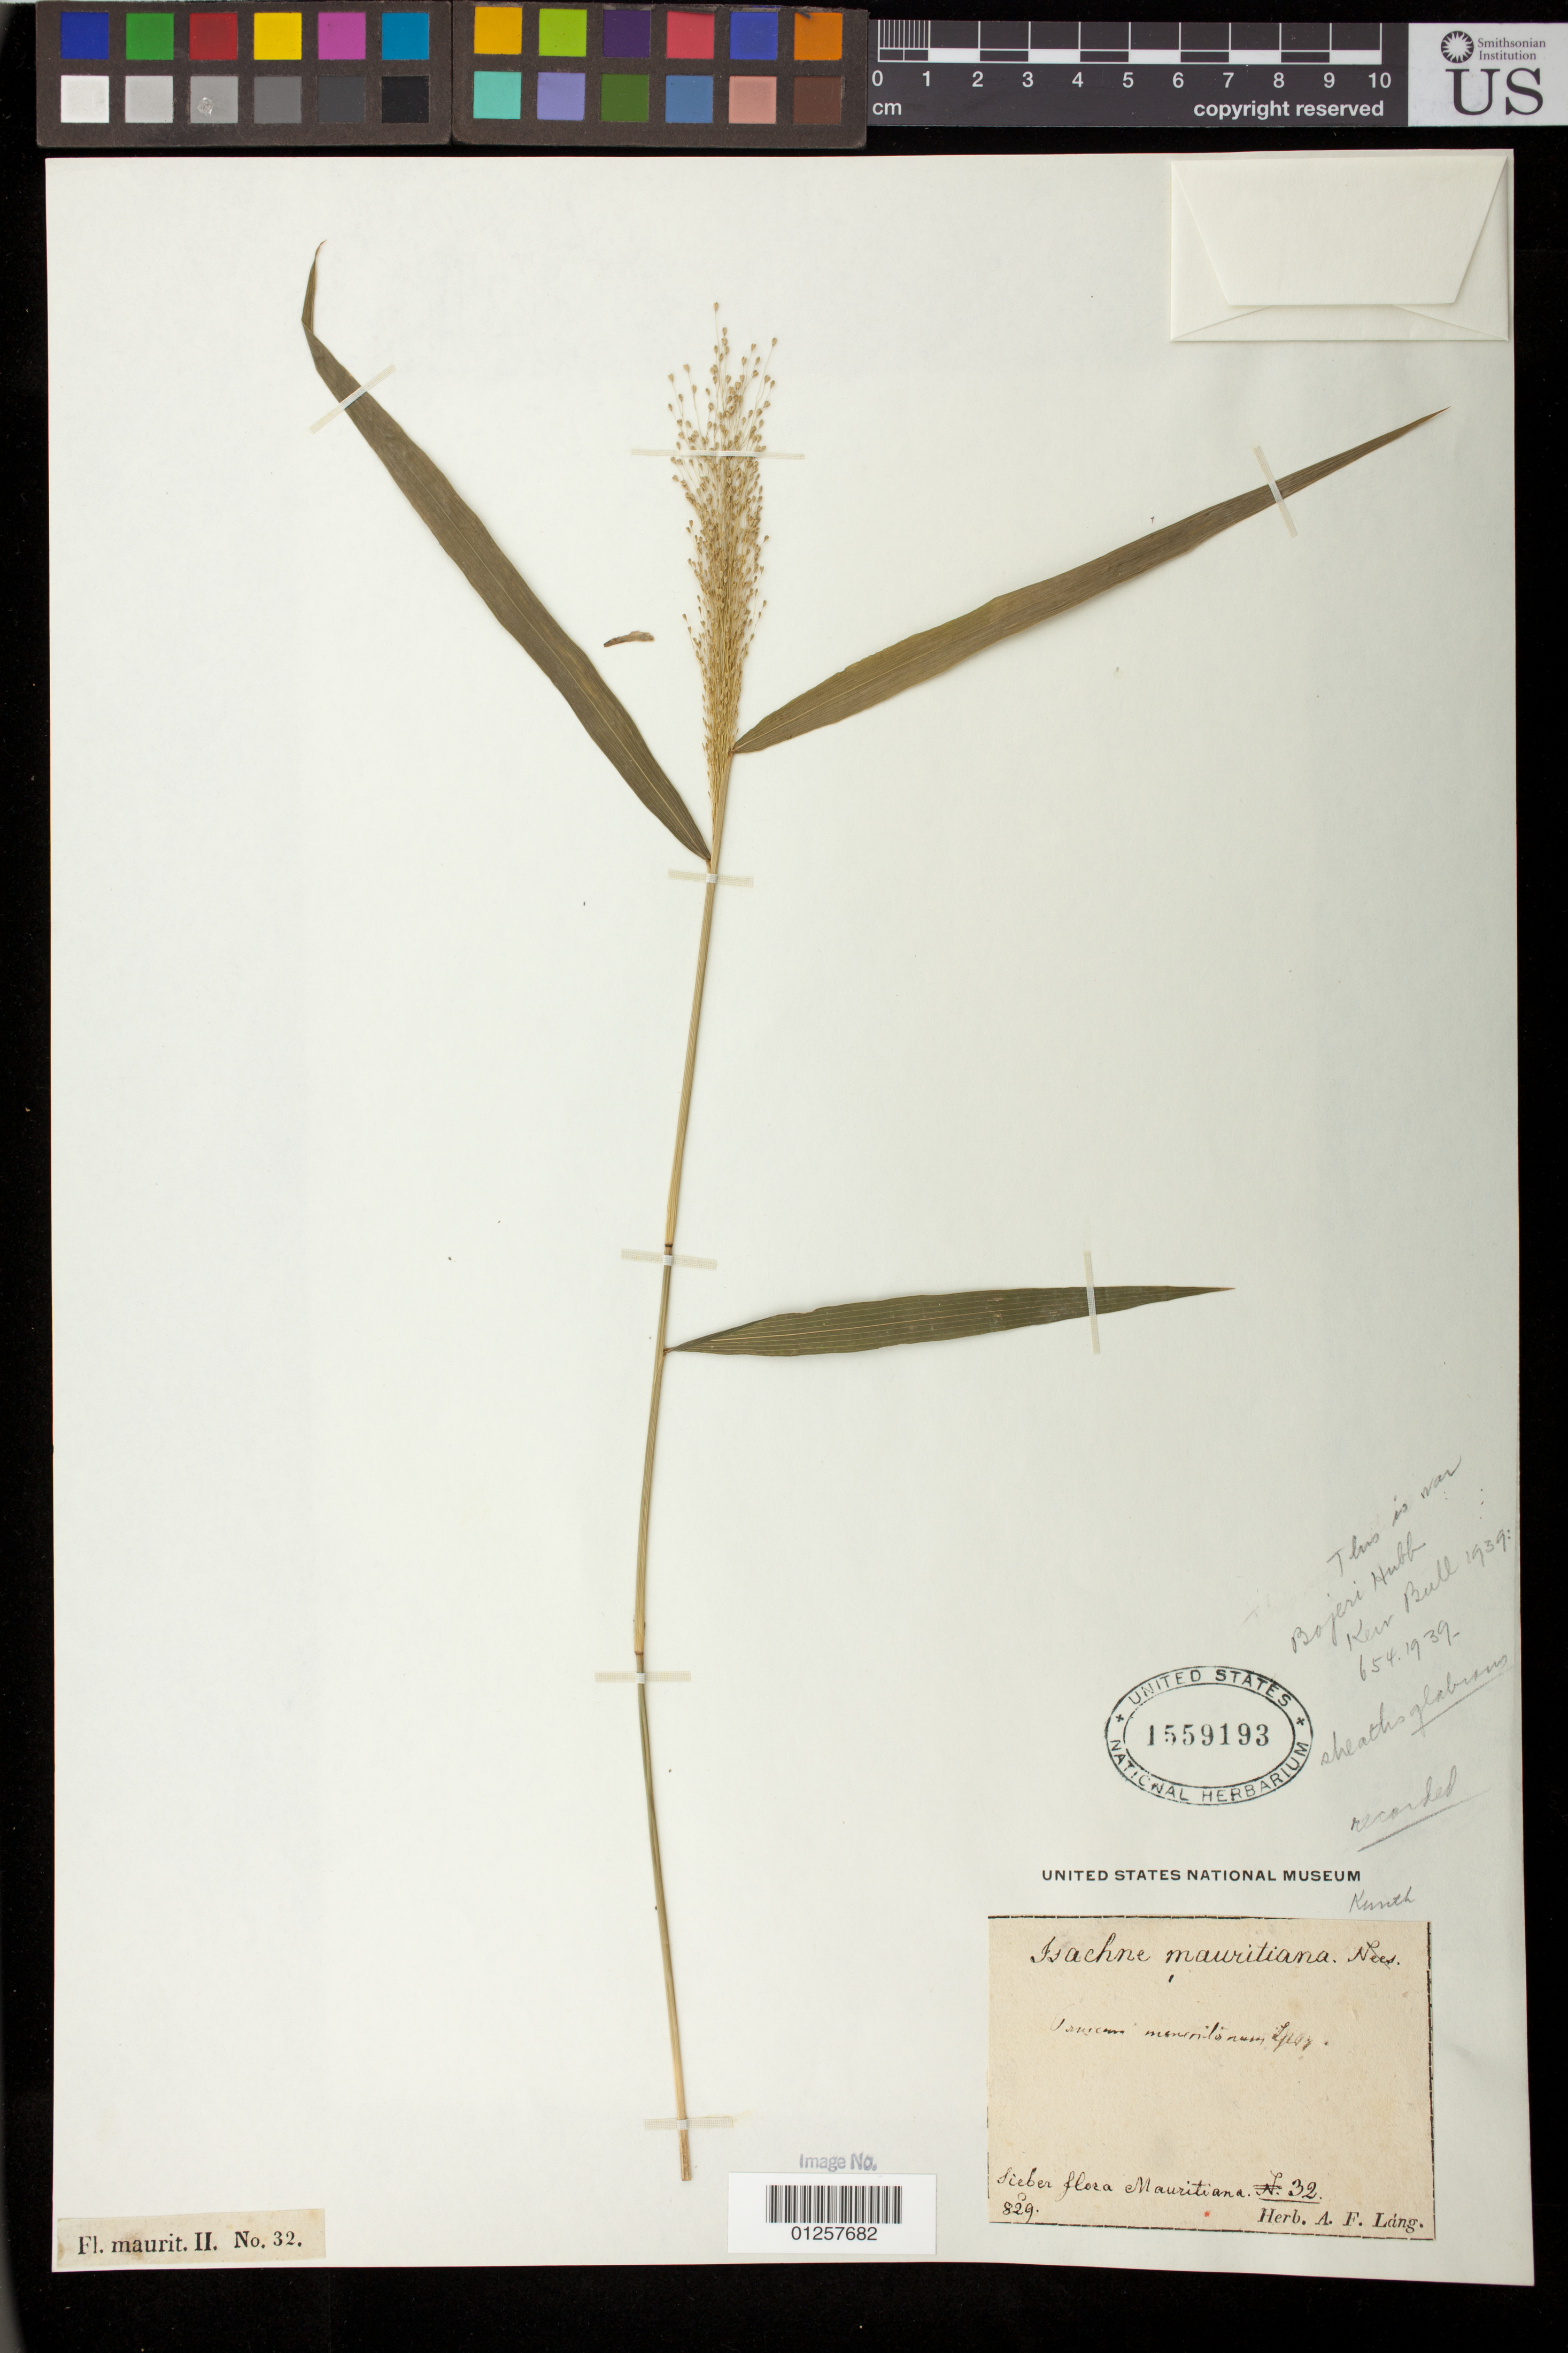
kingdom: Plantae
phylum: Tracheophyta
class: Liliopsida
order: Poales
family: Poaceae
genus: Isachne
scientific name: Isachne mauritiana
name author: Kunth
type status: Type Collection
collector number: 32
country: Mauritius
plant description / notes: Fragmentary material of type specimen ex herb A. F. Lang.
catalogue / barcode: US 1559193